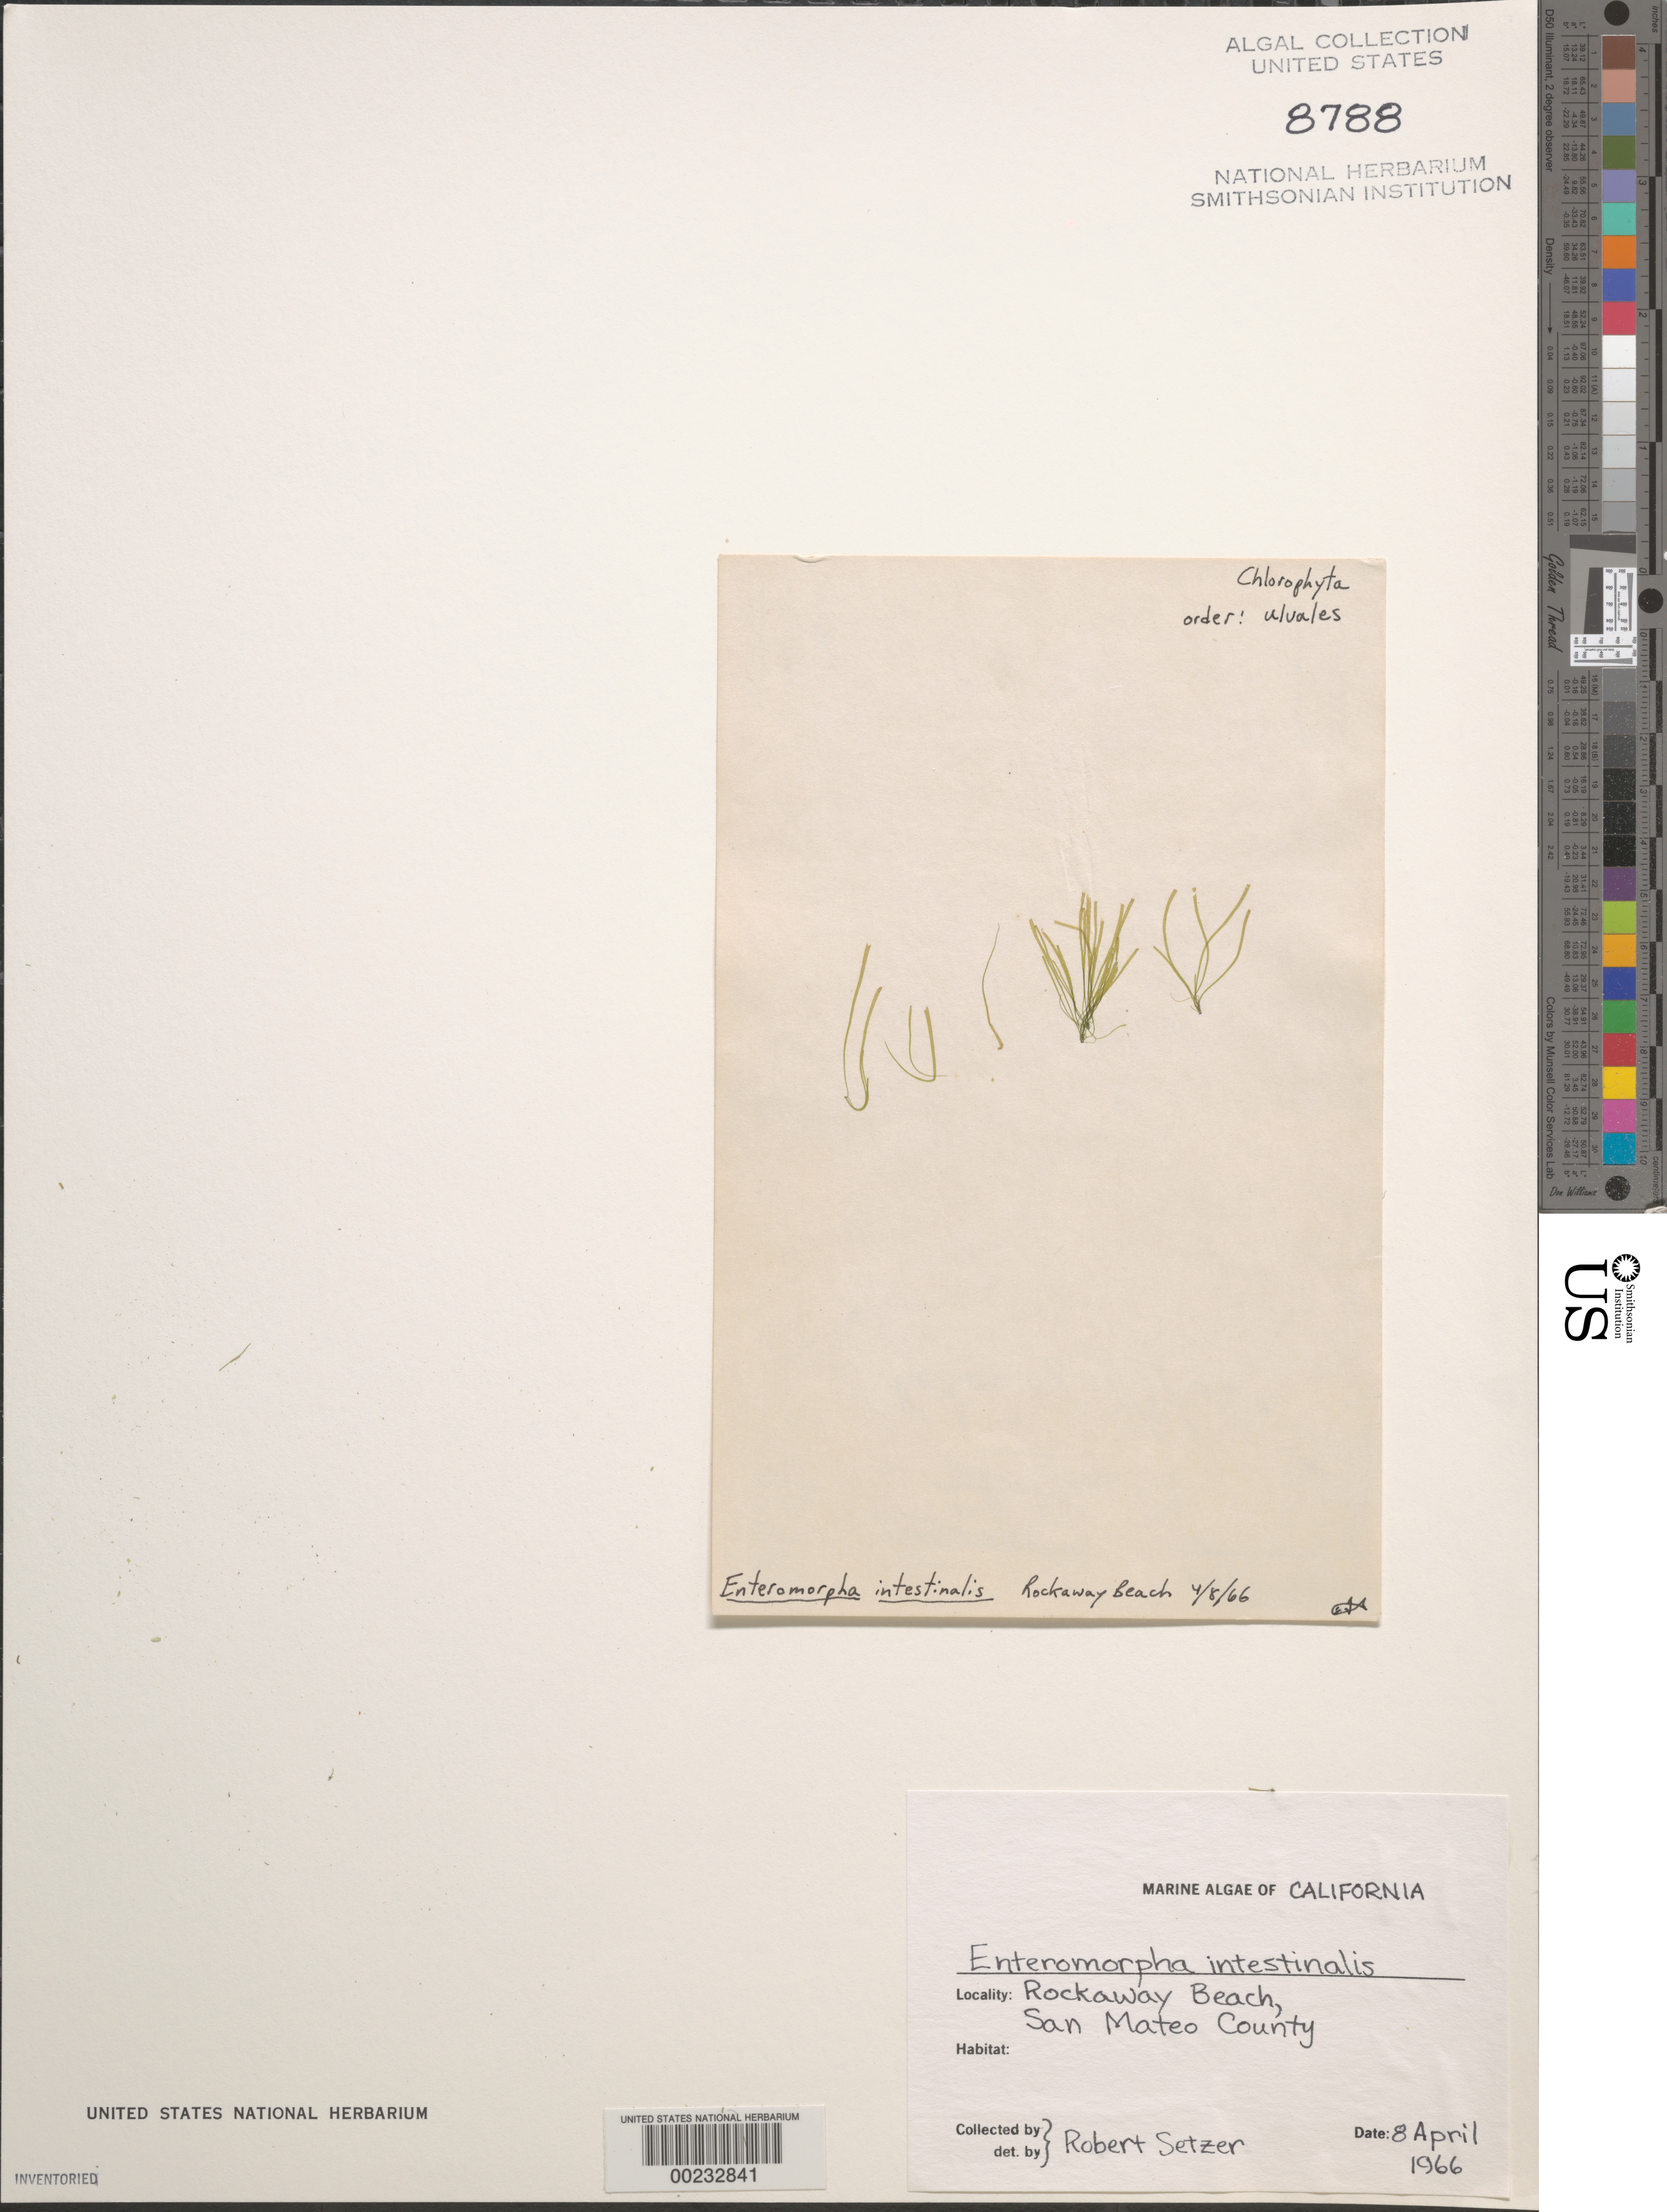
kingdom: Plantae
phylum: Chlorophyta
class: Ulvophyceae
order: Ulvales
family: Ulvaceae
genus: Ulva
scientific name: Ulva intestinalis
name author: L.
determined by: Algae name updating Project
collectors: R. Setzer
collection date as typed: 08 Apr 1966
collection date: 1966-04-08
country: United States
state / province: California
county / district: San Mateo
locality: Rockaway Beach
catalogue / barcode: US 8788